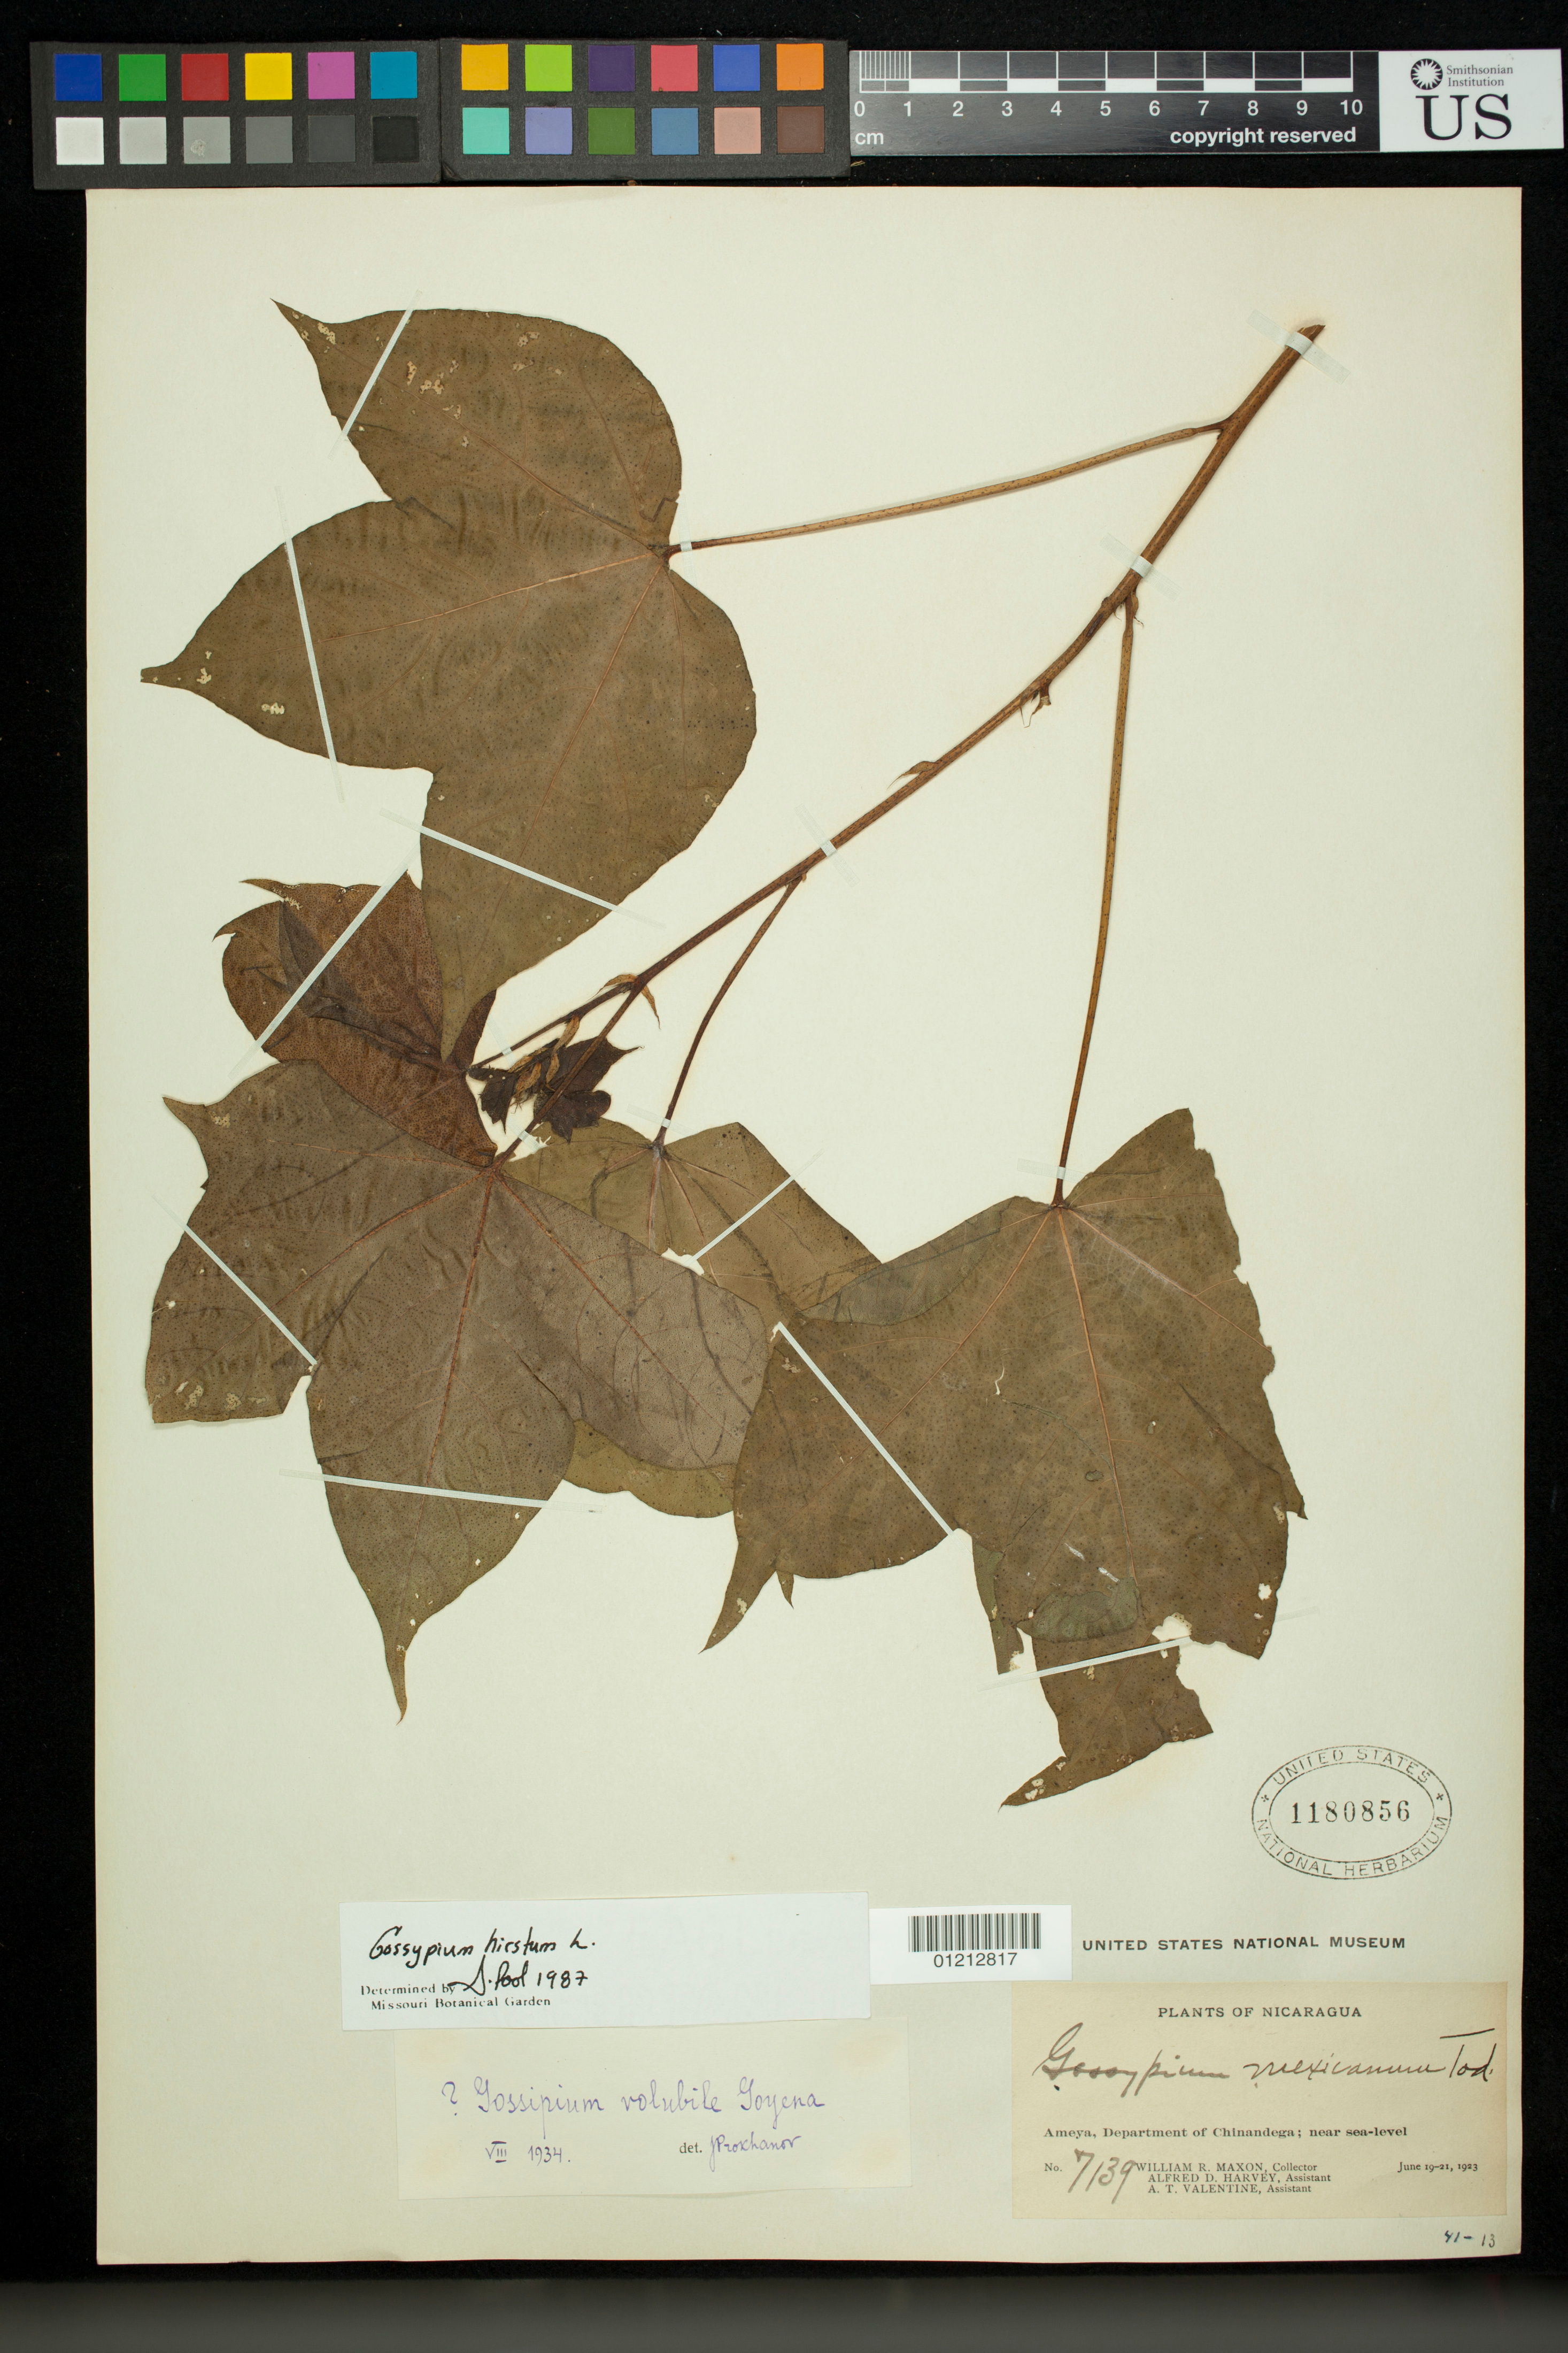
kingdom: Plantae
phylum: Tracheophyta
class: Magnoliopsida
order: Malvales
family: Malvaceae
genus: Gossypium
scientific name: Gossypium hirsutum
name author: L.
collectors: W. R. Maxon, A. D. Harvey & A. Valentine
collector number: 7139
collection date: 1923-06-19/1923-06-21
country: Nicaragua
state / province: Chinandega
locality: Ameya, near sea level.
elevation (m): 0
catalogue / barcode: US 1180856